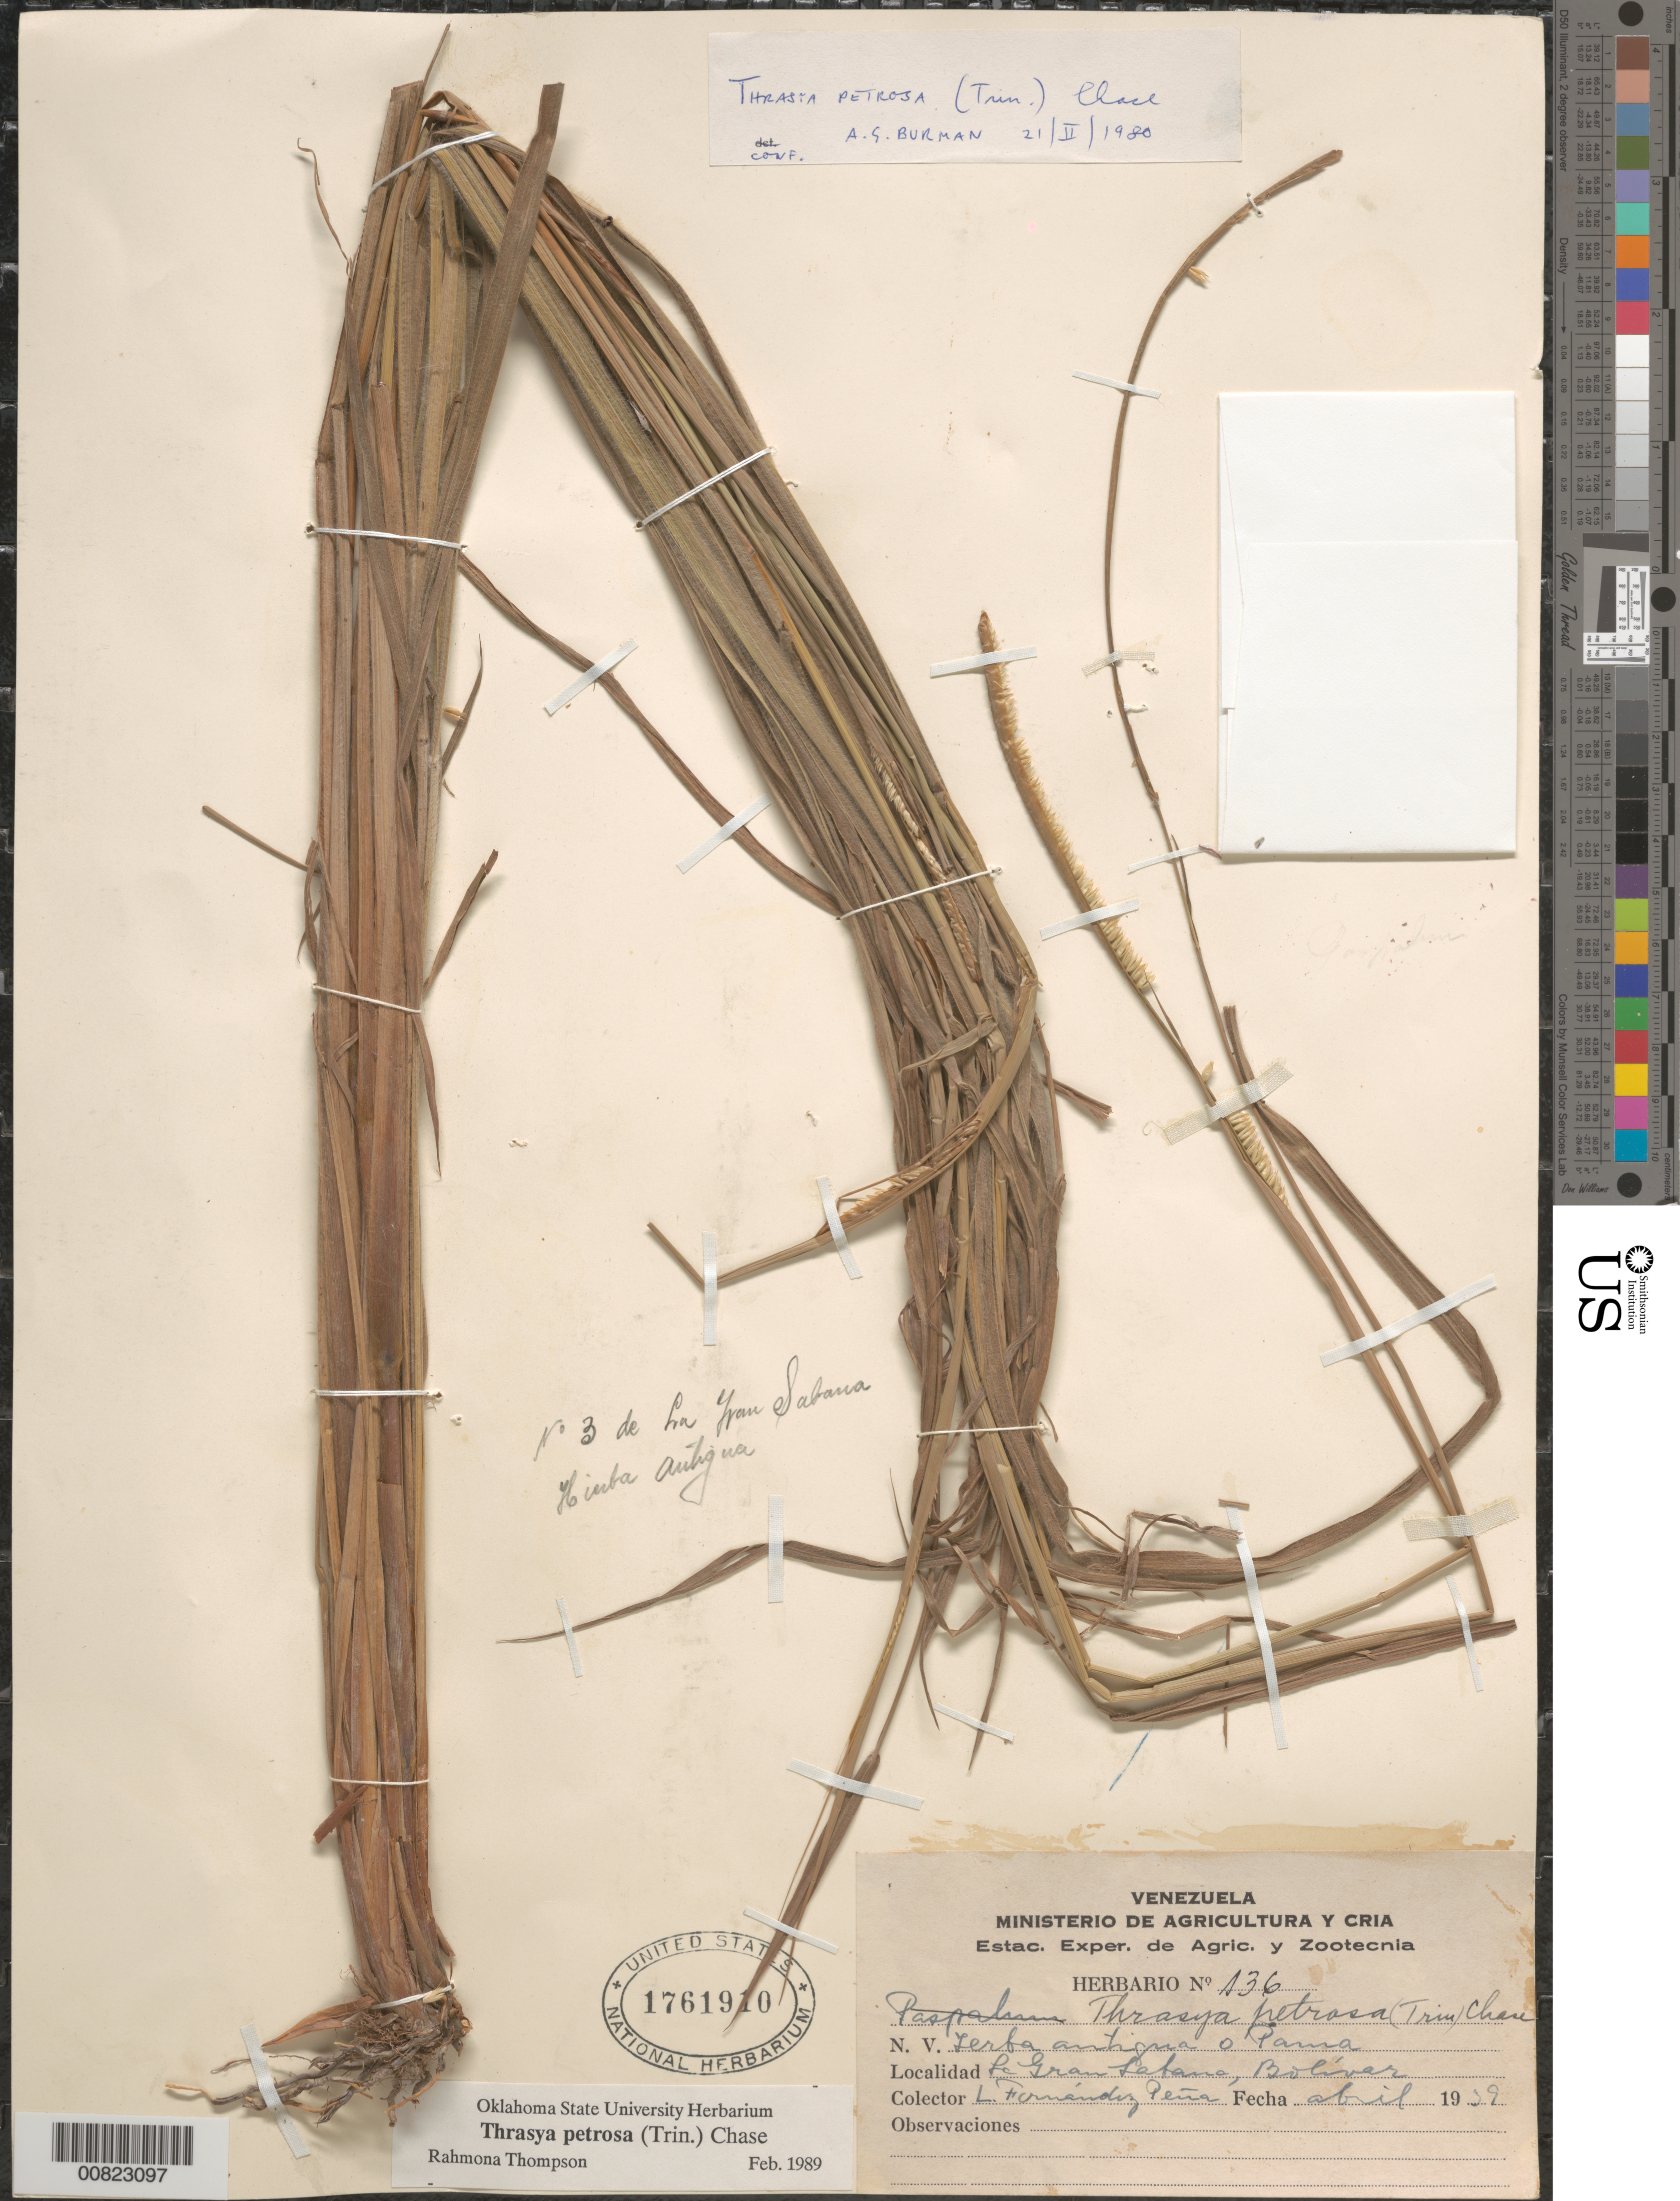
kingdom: Plantae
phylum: Tracheophyta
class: Liliopsida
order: Poales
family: Poaceae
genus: Thrasya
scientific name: Thrasya petrosa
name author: (Trin.) Chase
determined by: Thompson, R.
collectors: L. Fernández Peña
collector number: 136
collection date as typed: Apr-39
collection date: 1939-04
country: Venezuela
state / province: Bolívar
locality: Gran Sabana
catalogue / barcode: US 1761910